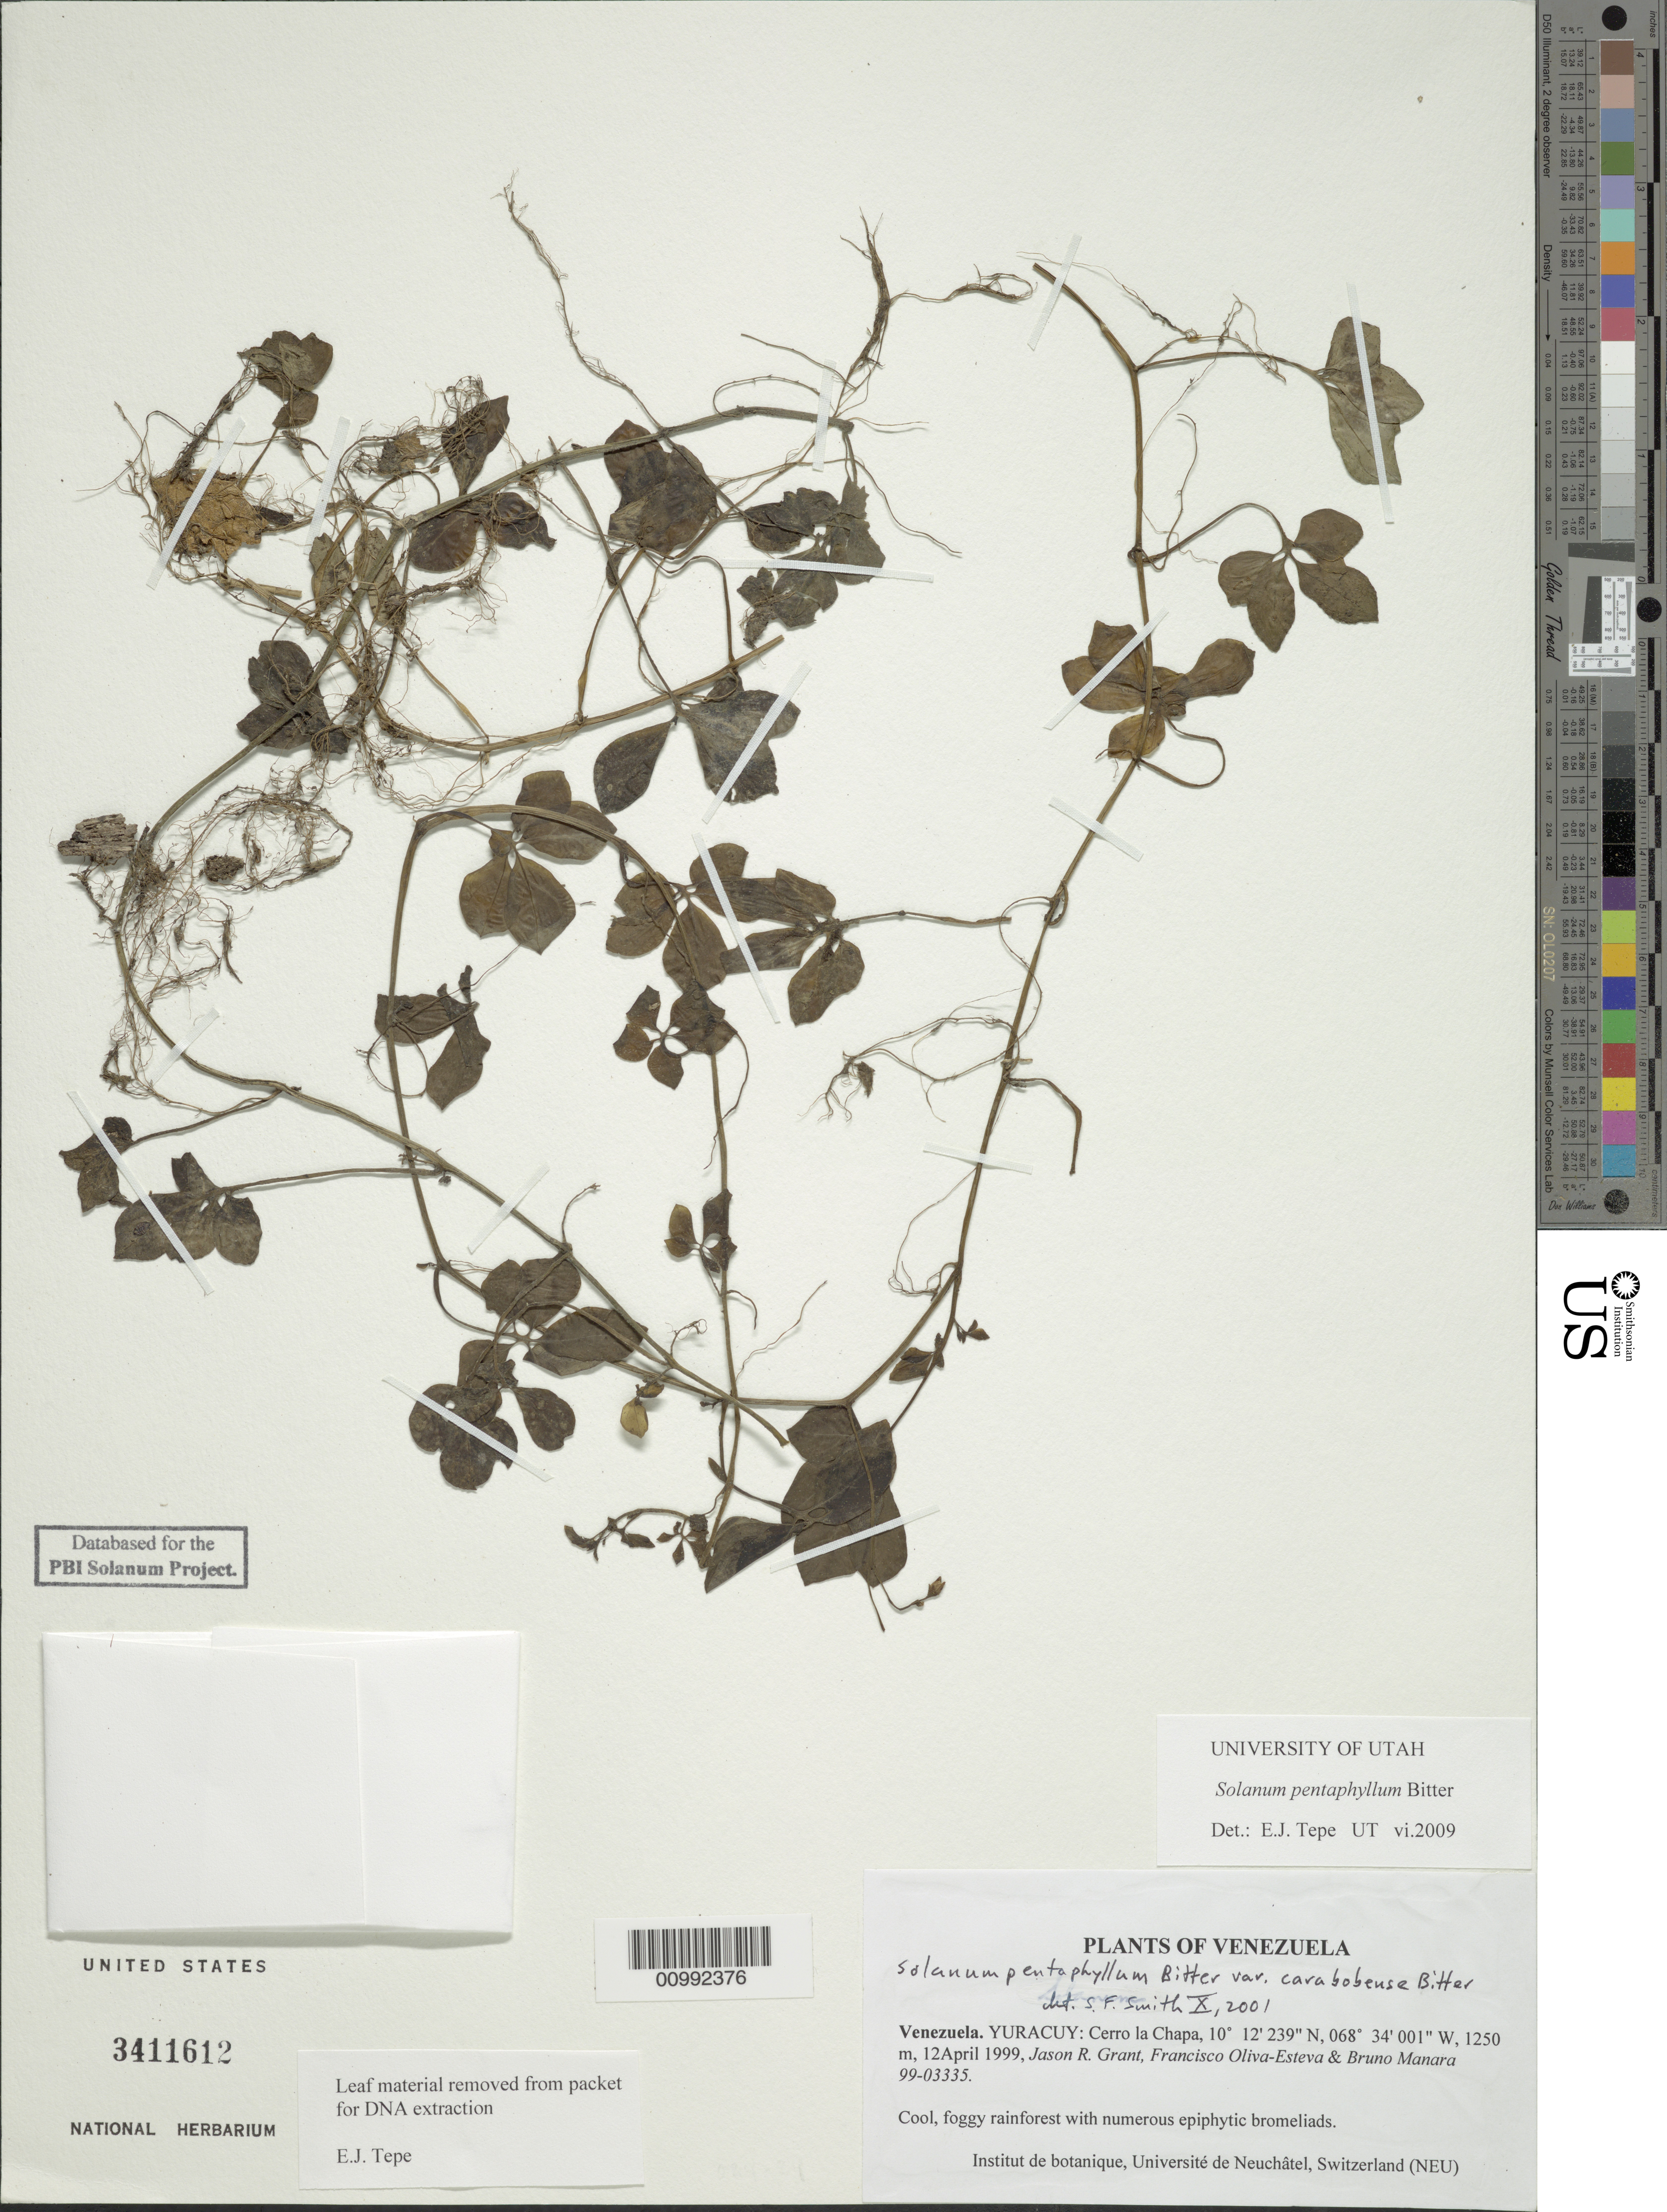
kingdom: Plantae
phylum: Tracheophyta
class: Magnoliopsida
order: Solanales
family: Solanaceae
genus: Solanum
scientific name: Solanum pentaphyllum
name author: Bitter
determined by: Tepe, E. J., (UT)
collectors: J. R. Grant, F. Oliva-Esteva & B. Manara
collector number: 99-03335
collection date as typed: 12 Apr 1999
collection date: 1999-04-12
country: Venezuela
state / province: Yaracuy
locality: Cerro la Chapa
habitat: Cool, foggy rainforest with numerous epiphytic bromeliads.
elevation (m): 1250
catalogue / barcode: US 3411612